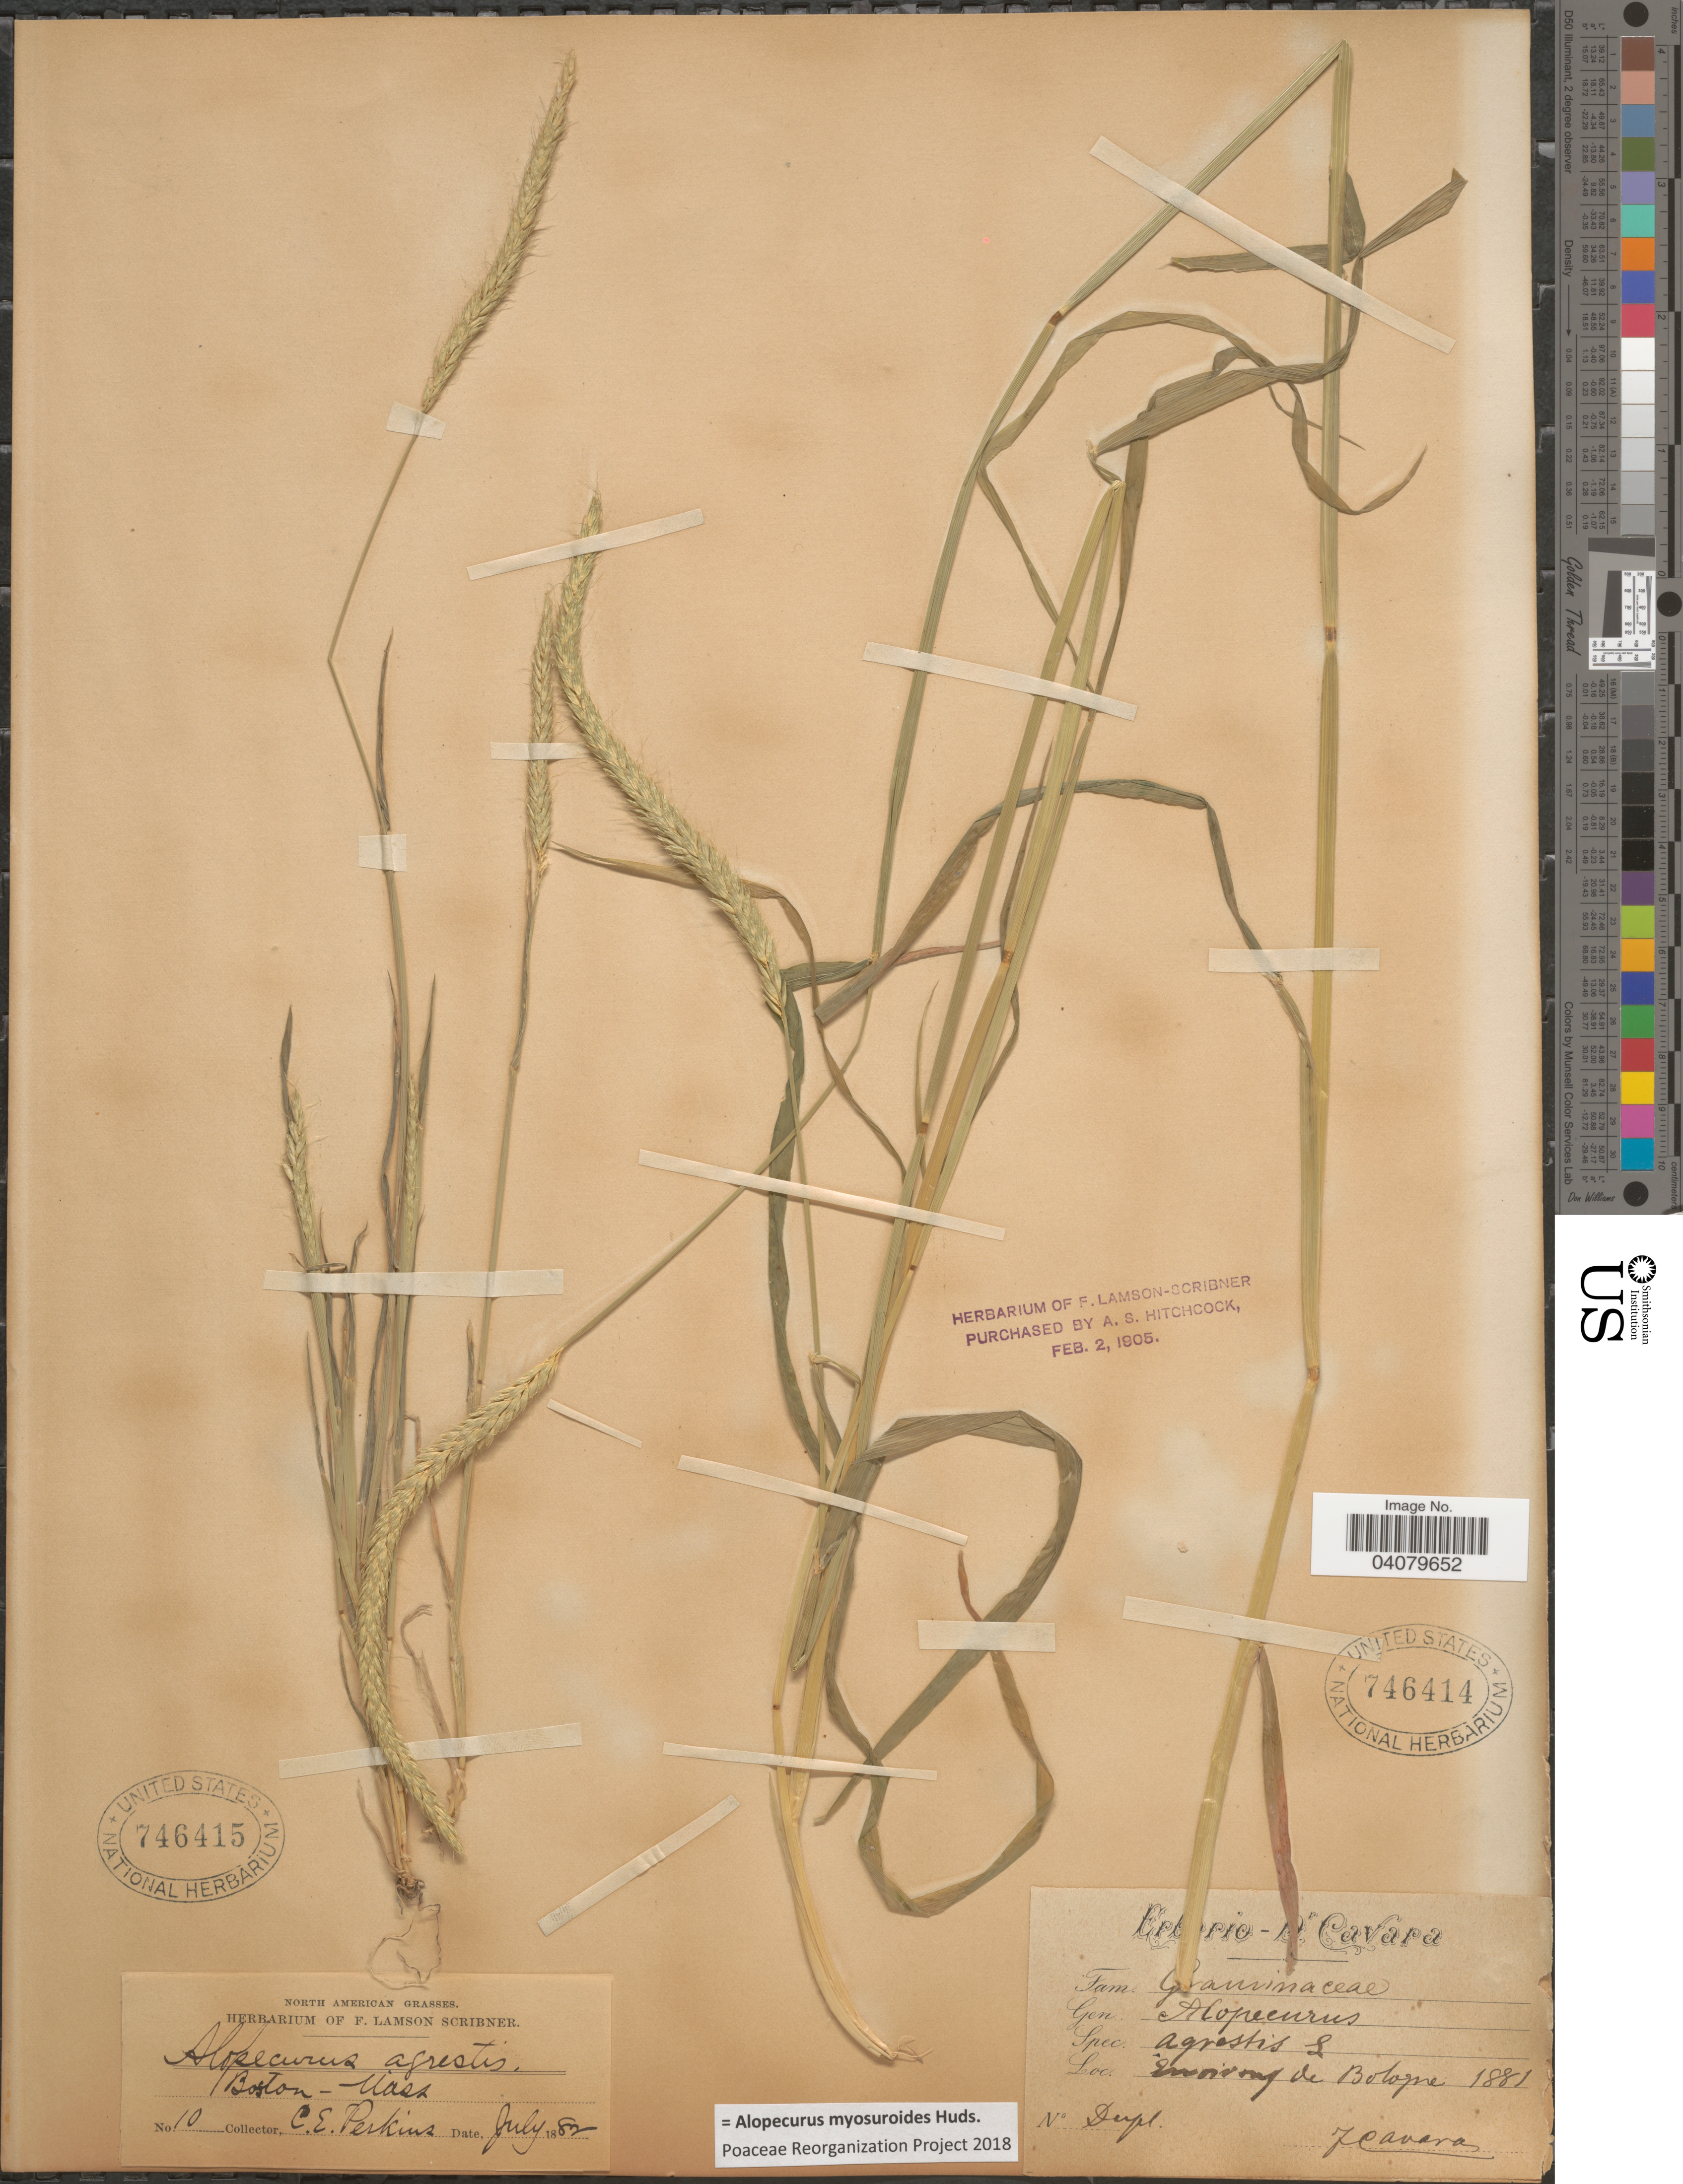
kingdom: Plantae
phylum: Tracheophyta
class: Liliopsida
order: Poales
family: Poaceae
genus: Alopecurus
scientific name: Alopecurus myosuroides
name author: Huds.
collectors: F. Cavara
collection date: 1881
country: Italy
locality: Environs de Bologne.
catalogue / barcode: US 746414-2